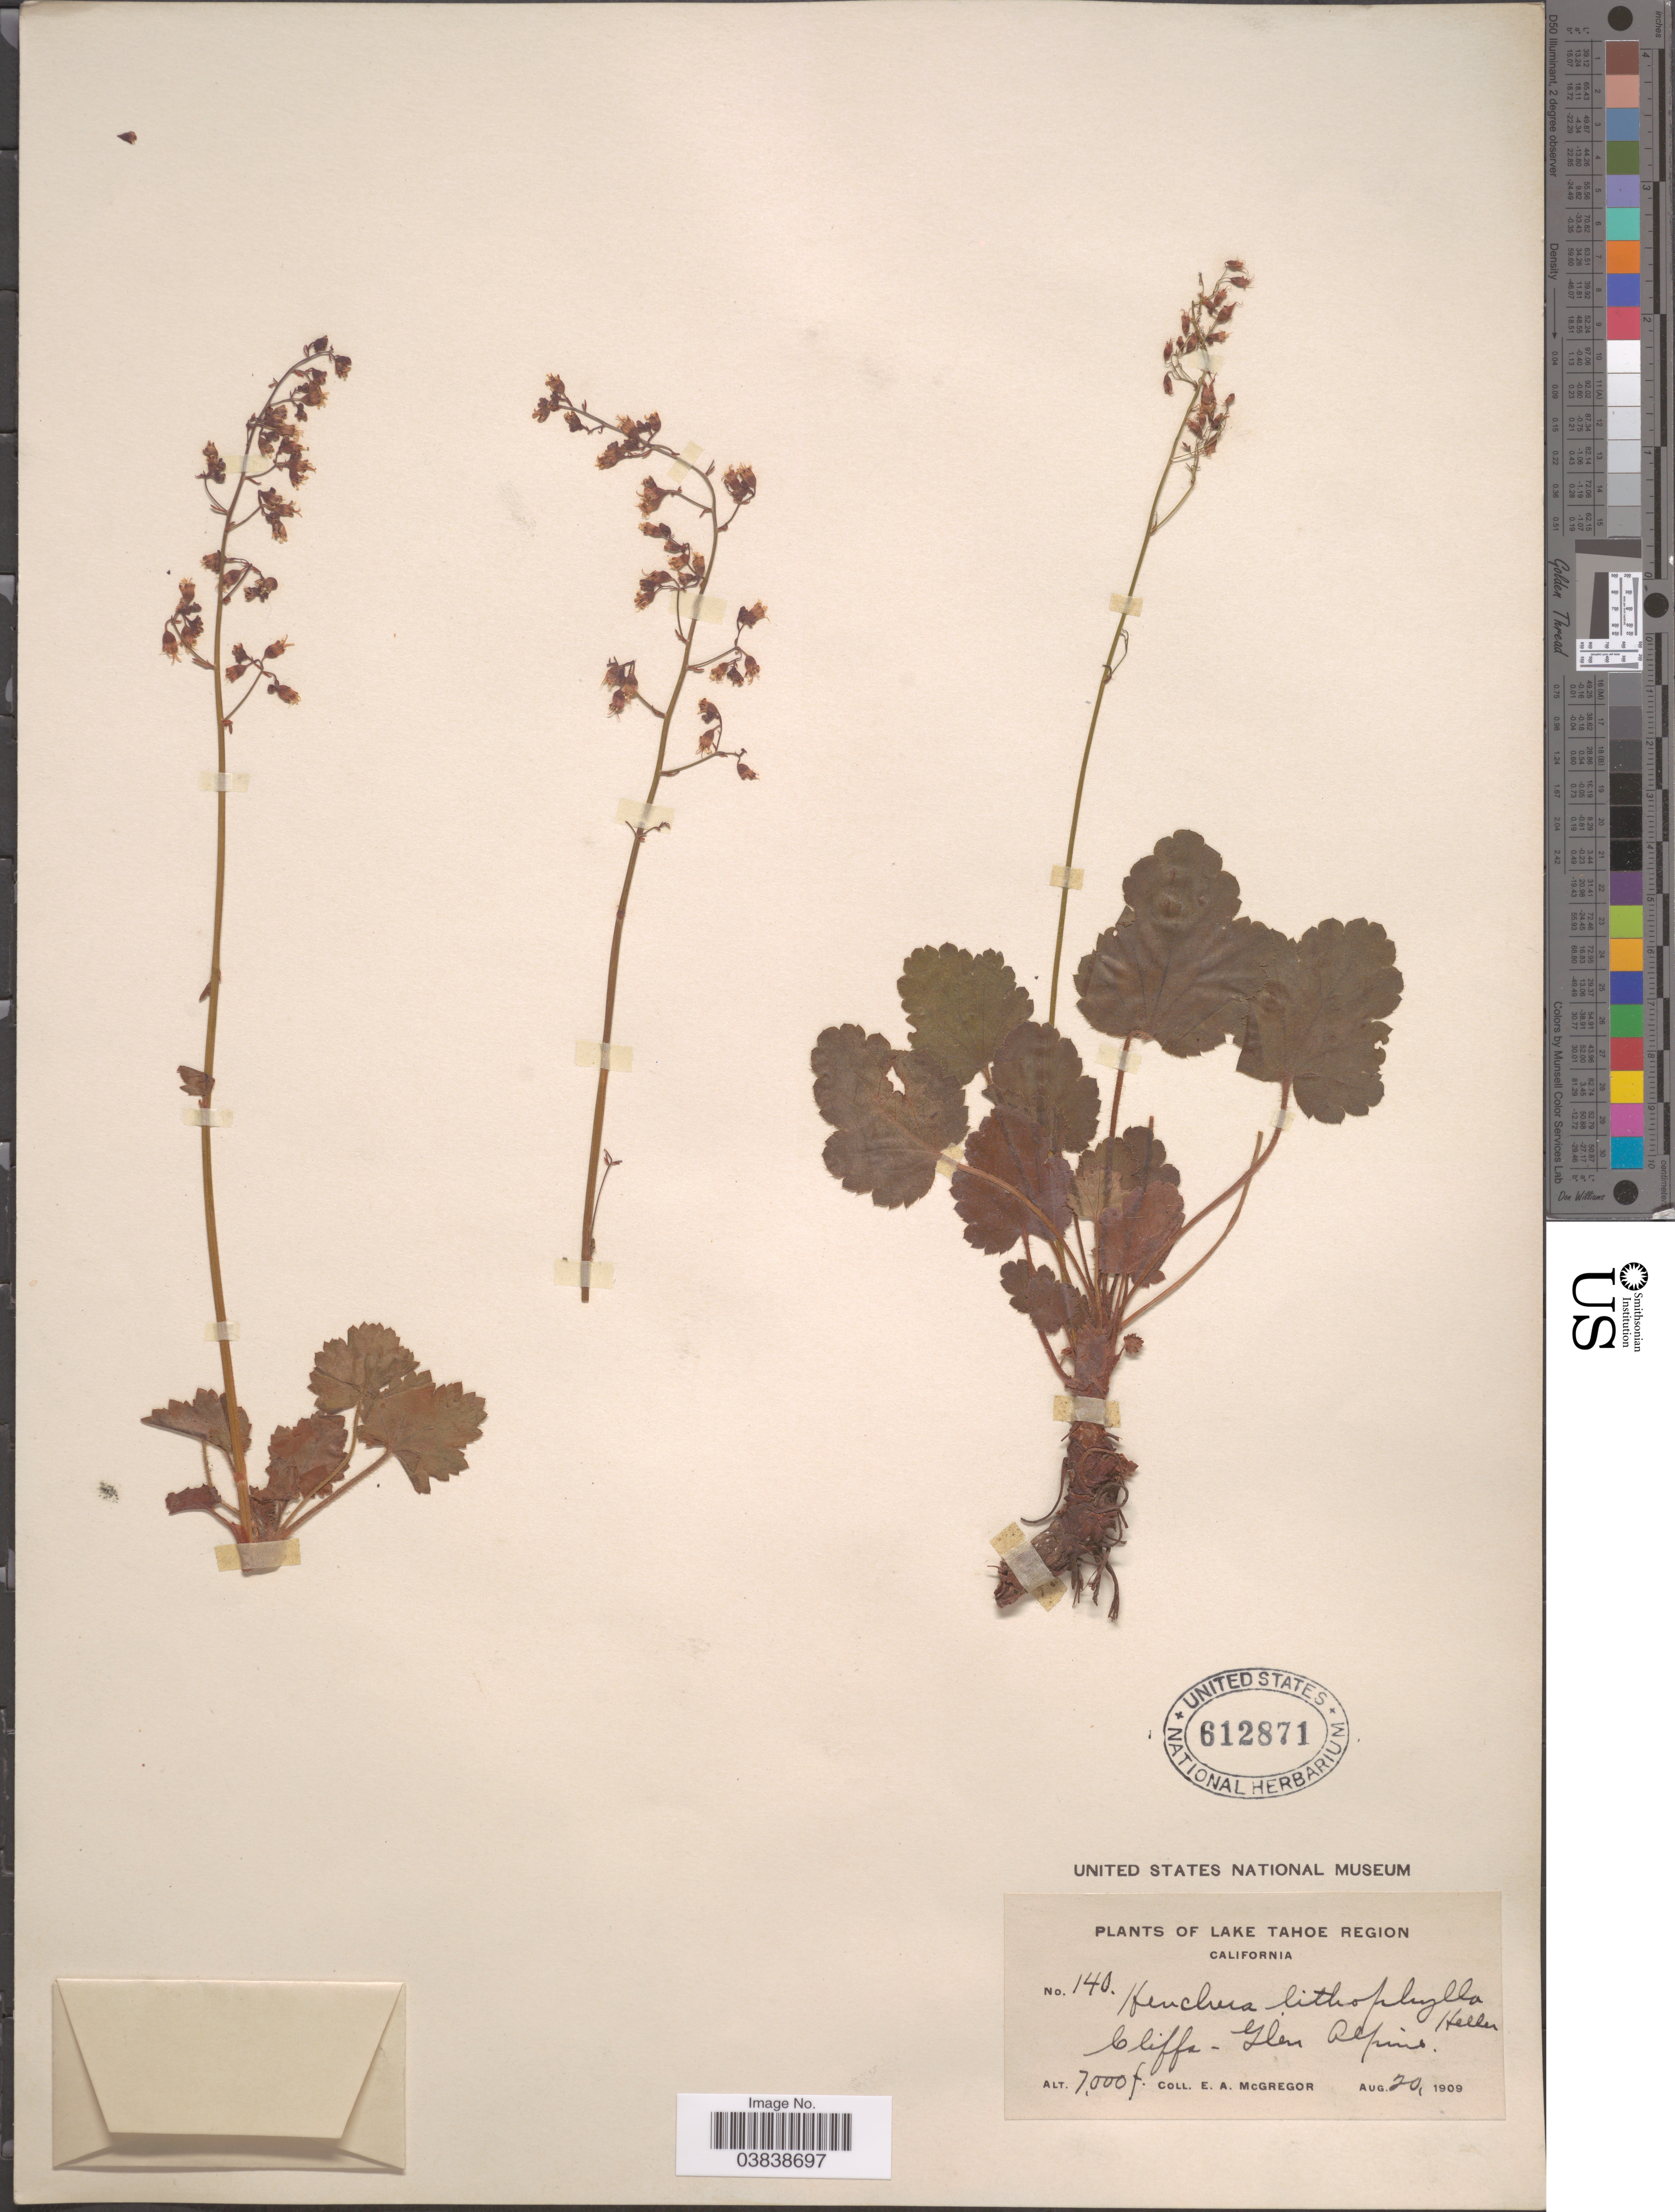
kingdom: Plantae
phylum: Tracheophyta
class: Magnoliopsida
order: Saxifragales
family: Saxifragaceae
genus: Heuchera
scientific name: Heuchera lithophila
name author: A. Heller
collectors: E. A. McGregor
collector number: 140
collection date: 1909-08-20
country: United States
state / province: California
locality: Lake Tahoe Region. Cliffs - Glen Alpine.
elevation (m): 2134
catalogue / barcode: US 612871